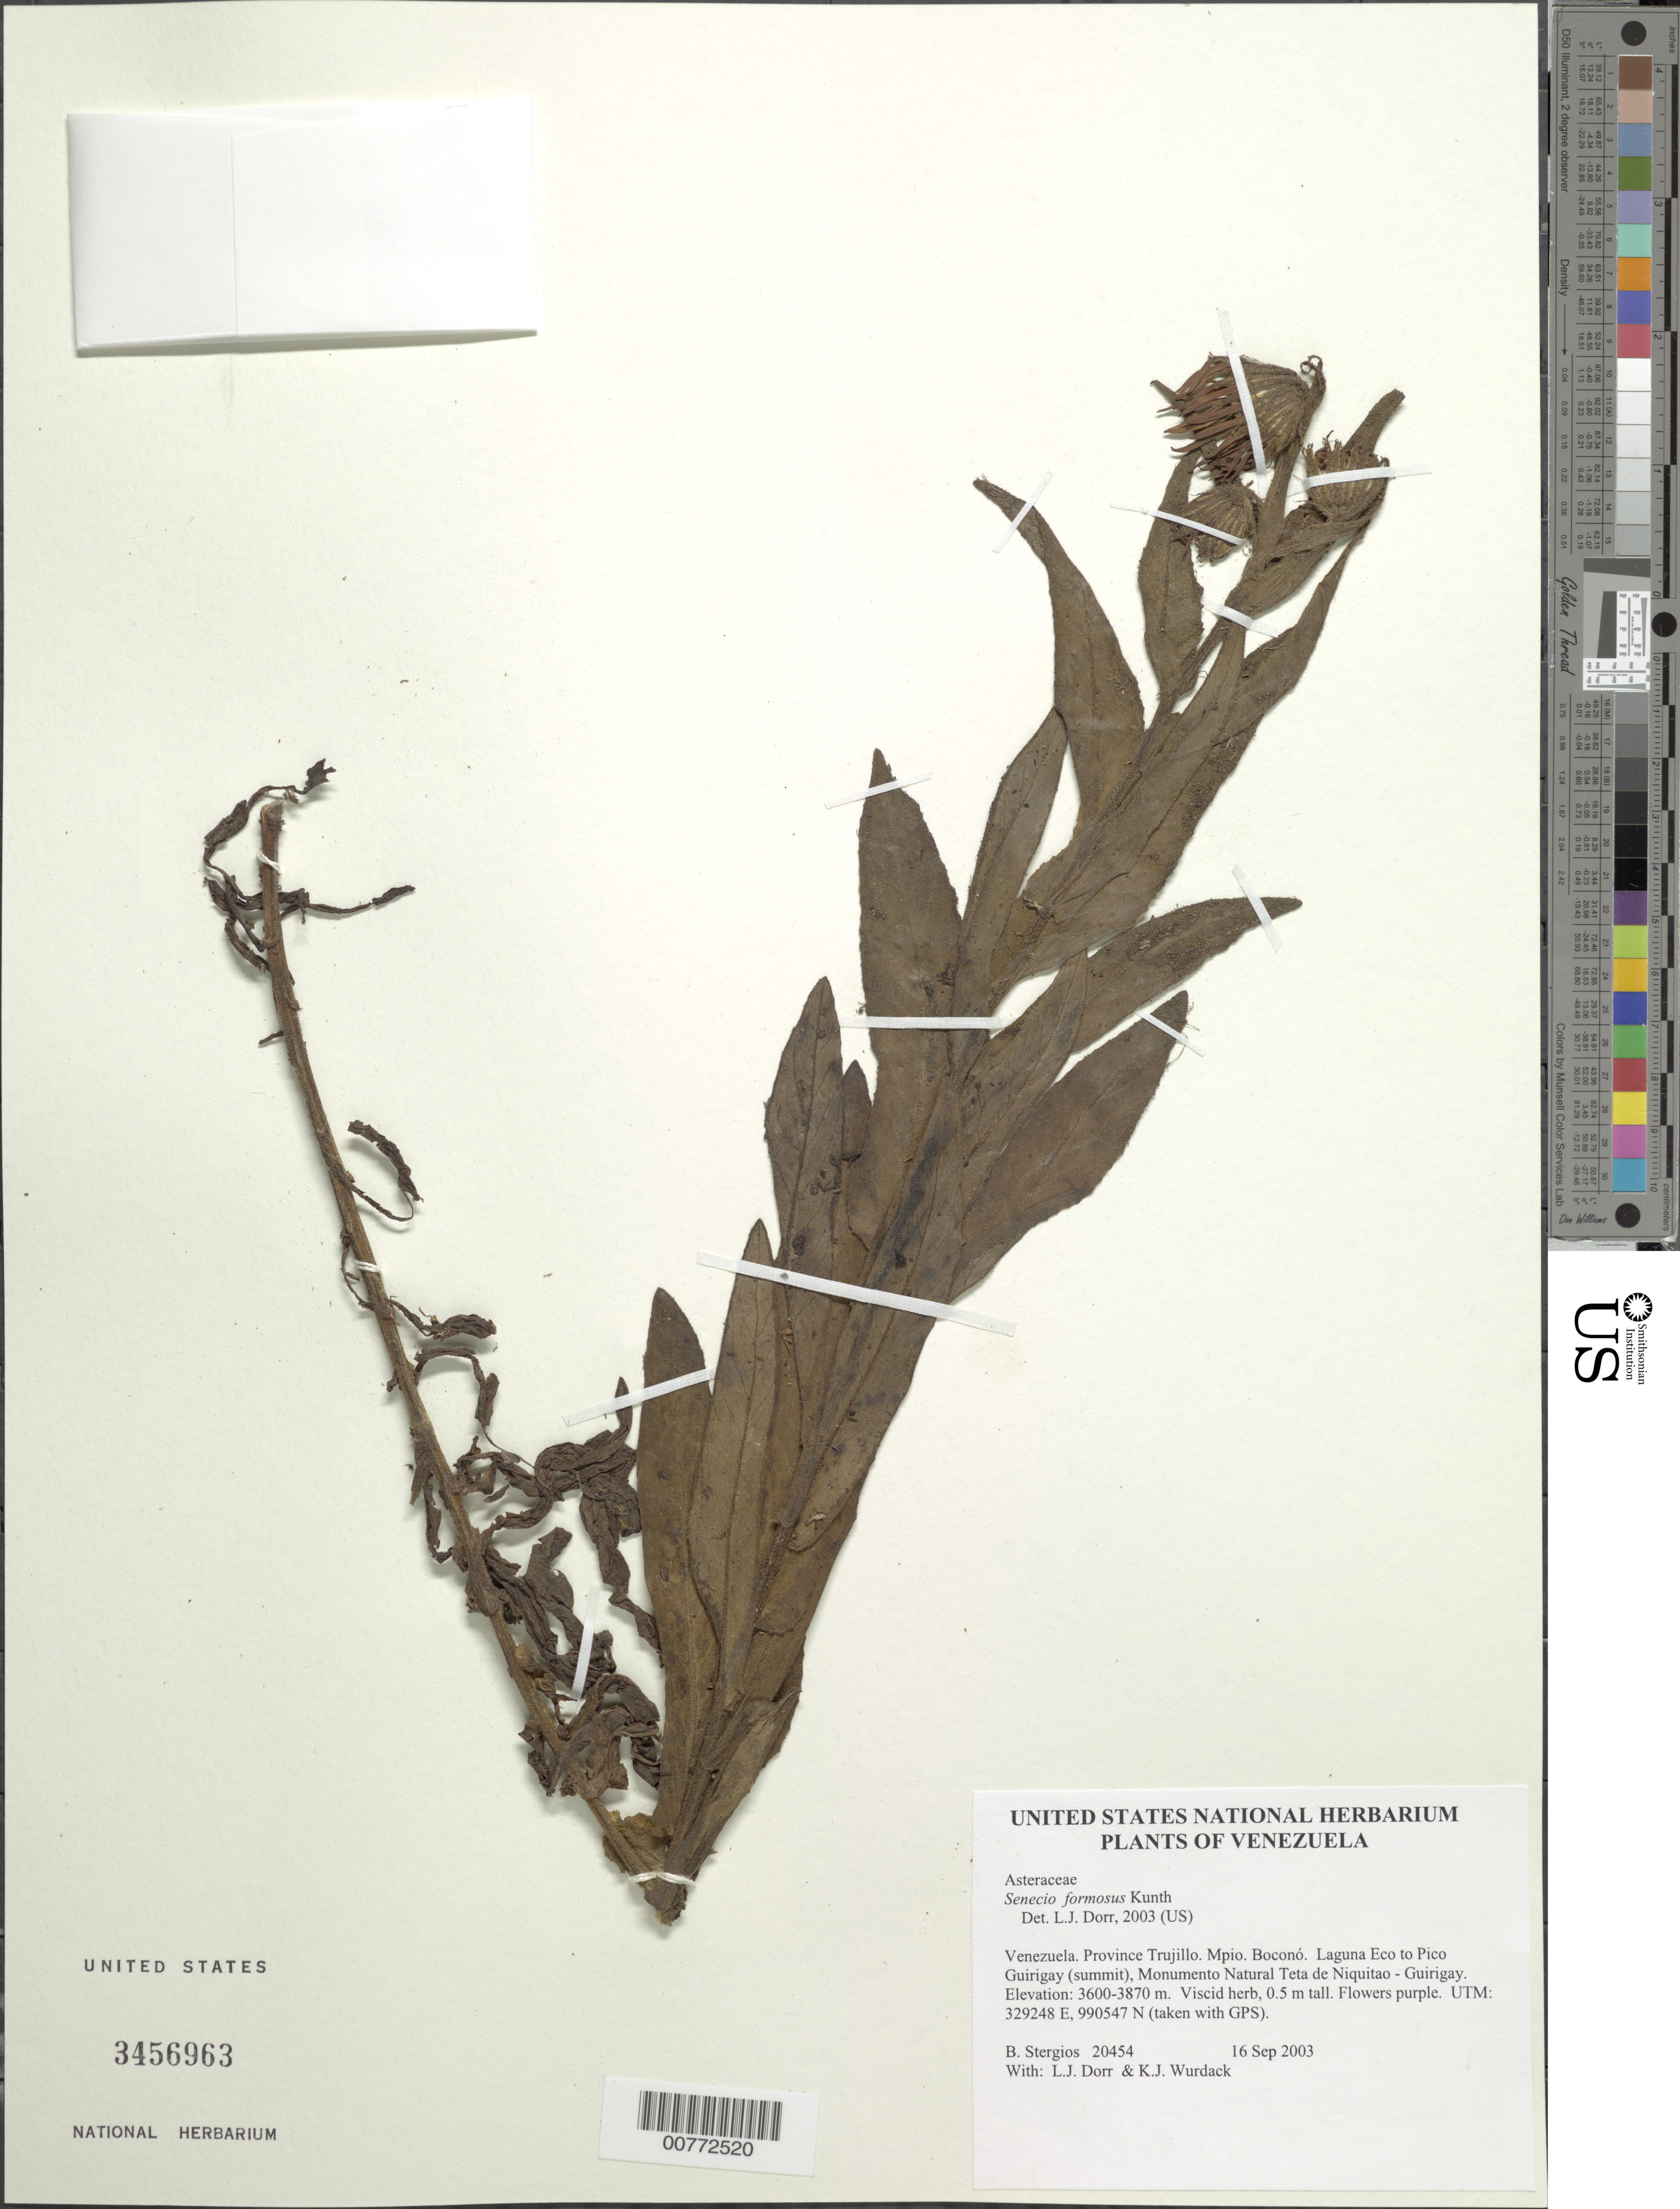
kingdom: Plantae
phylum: Tracheophyta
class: Magnoliopsida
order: Asterales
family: Asteraceae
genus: Senecio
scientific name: Senecio wedglacialis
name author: Cuatrec.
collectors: B. G. Stergios, L. J. Dorr & K. Wurdack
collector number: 20454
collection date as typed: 16 Sep 2003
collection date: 2003-09-16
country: Venezuela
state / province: Trujillo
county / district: Boconó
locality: Laguna Eco to Pico Guirigay (summit), Monumento Natural Teta de Niquitao - Guirigay.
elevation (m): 3600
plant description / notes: PORT, US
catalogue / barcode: US 3456963